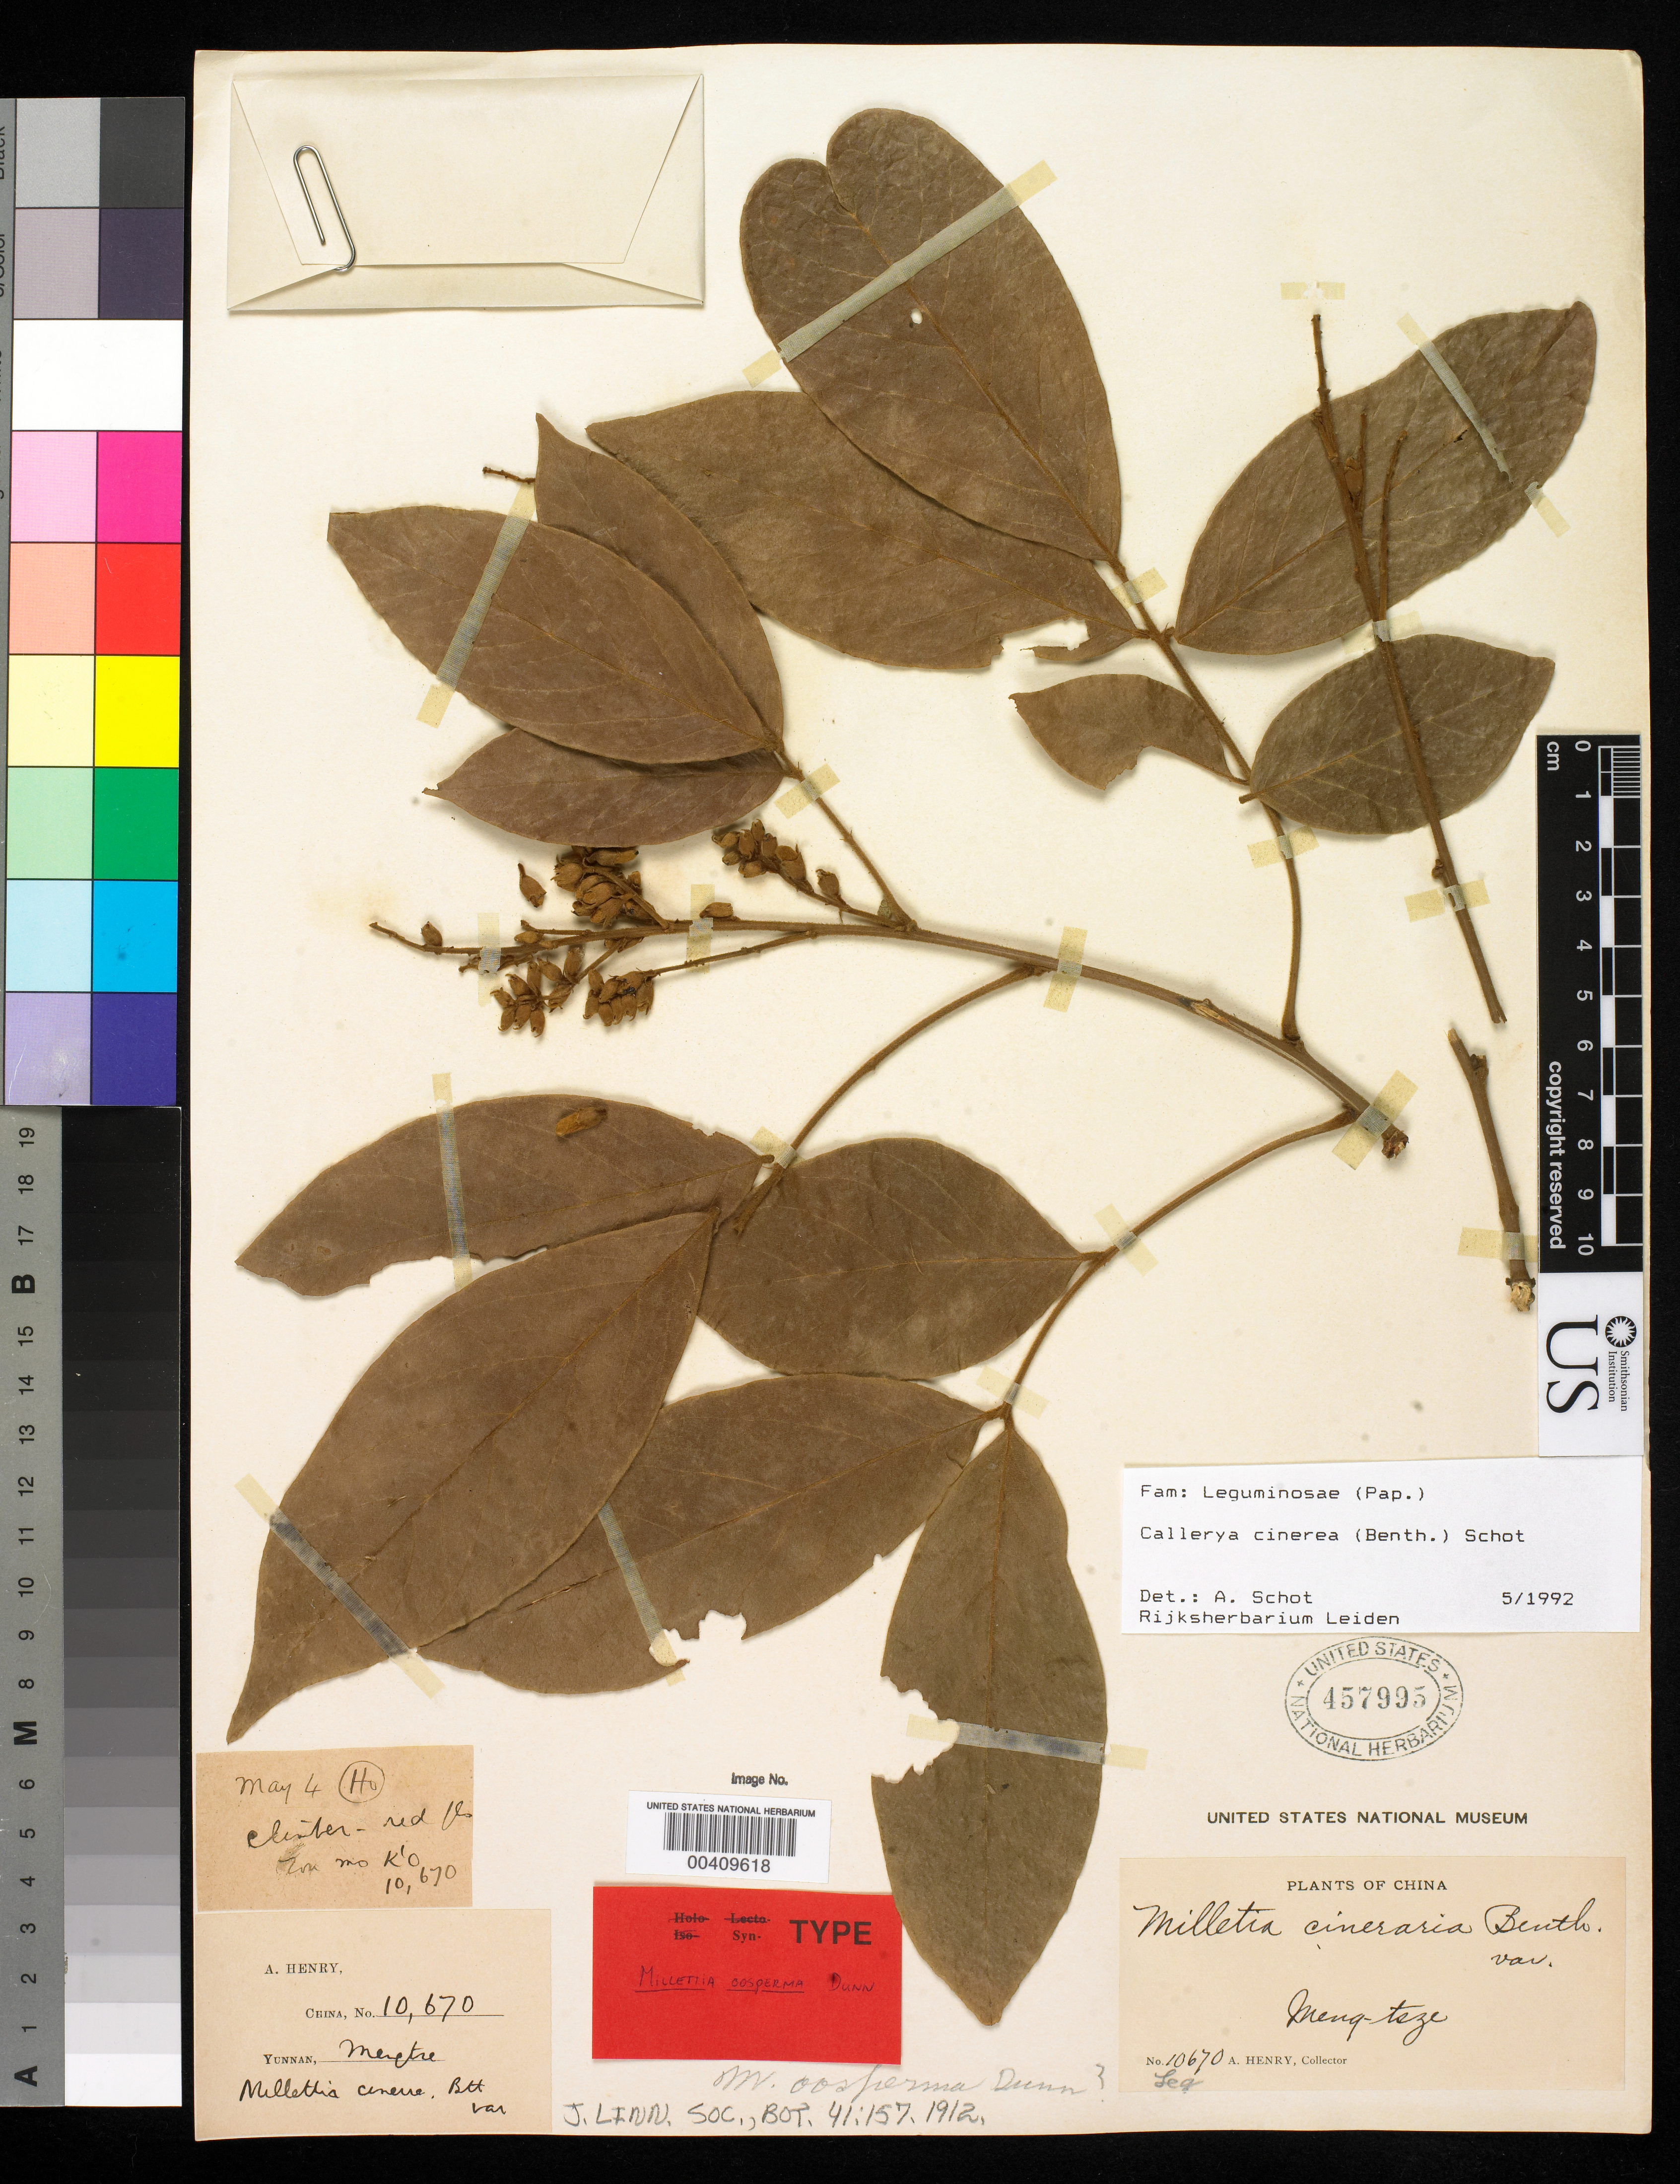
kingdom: Plantae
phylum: Tracheophyta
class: Magnoliopsida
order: Fabales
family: Fabaceae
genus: Millettia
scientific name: Millettia oosperma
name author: Dunn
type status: Isosyntype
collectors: A. Henry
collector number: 10670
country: China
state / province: Yunnan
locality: Meng-tsze.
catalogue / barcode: US 457995